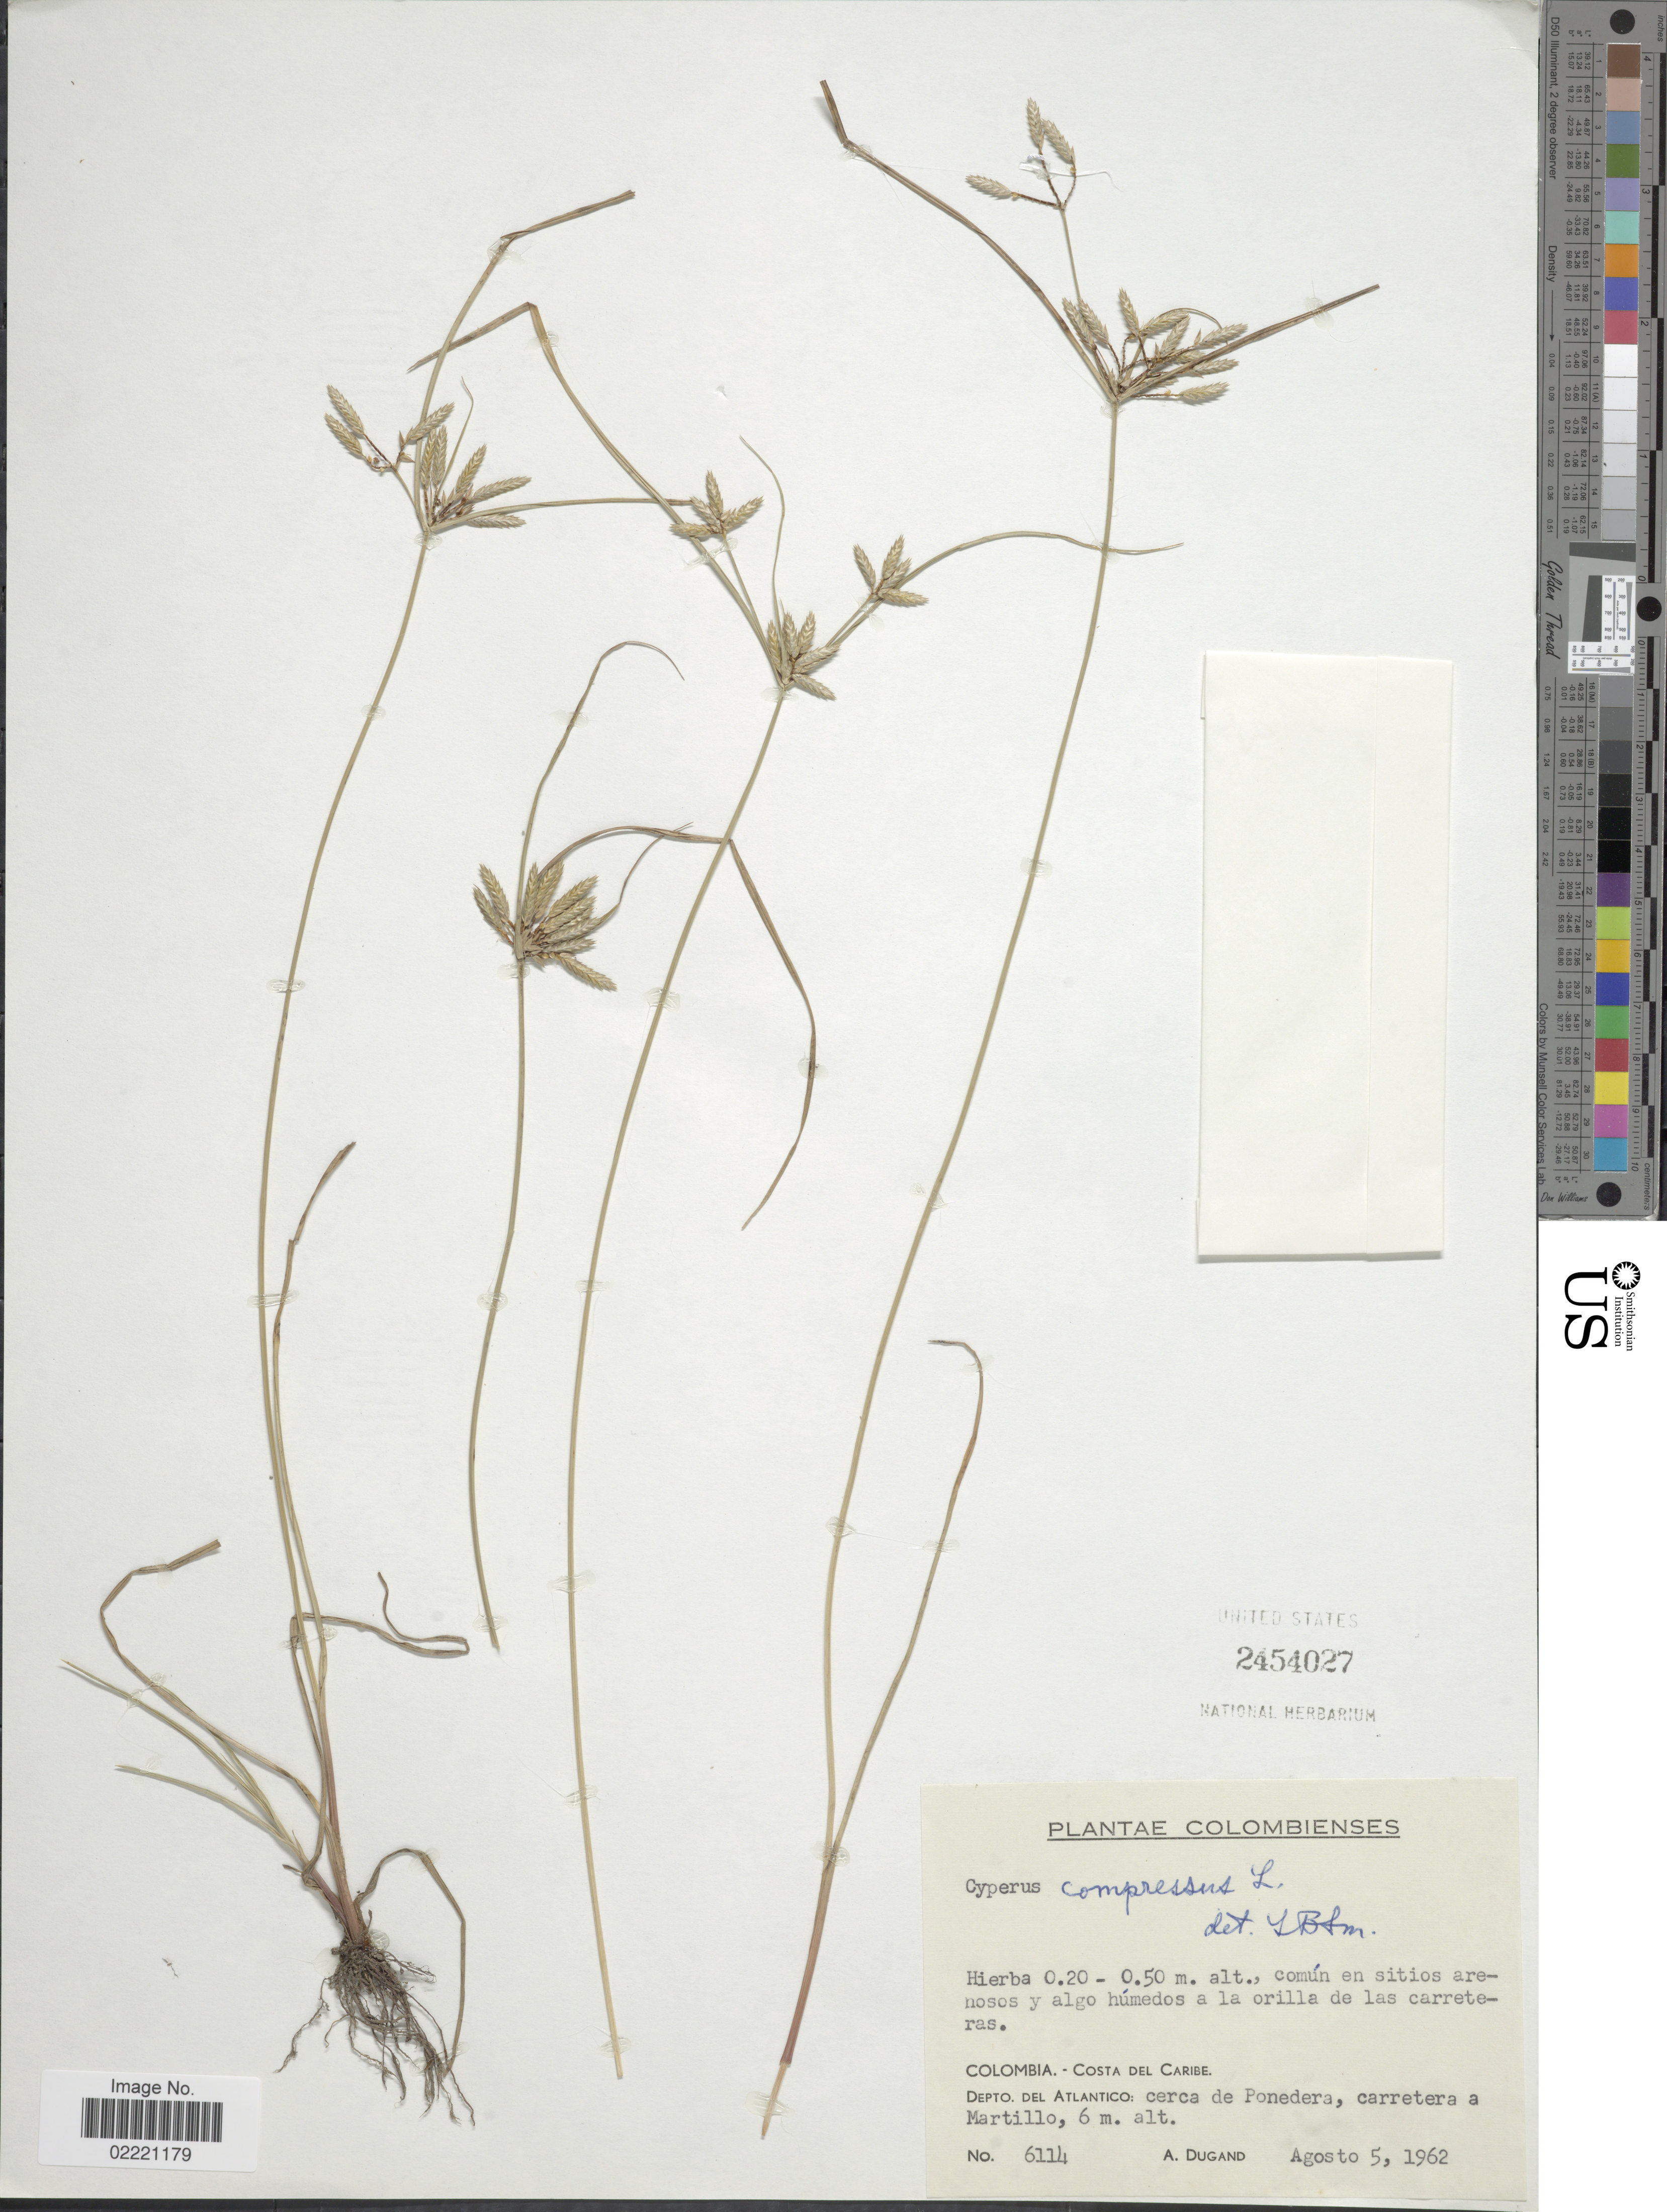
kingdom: Plantae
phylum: Tracheophyta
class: Liliopsida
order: Poales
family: Cyperaceae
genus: Cyperus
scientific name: Cyperus compressus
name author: L.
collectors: A. Dugand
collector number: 6114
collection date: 1962-08-05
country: Colombia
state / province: Atlántico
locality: Costa del Caribe, cerca de Ponedera, carretera a Martillo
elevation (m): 6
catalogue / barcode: US 2454027